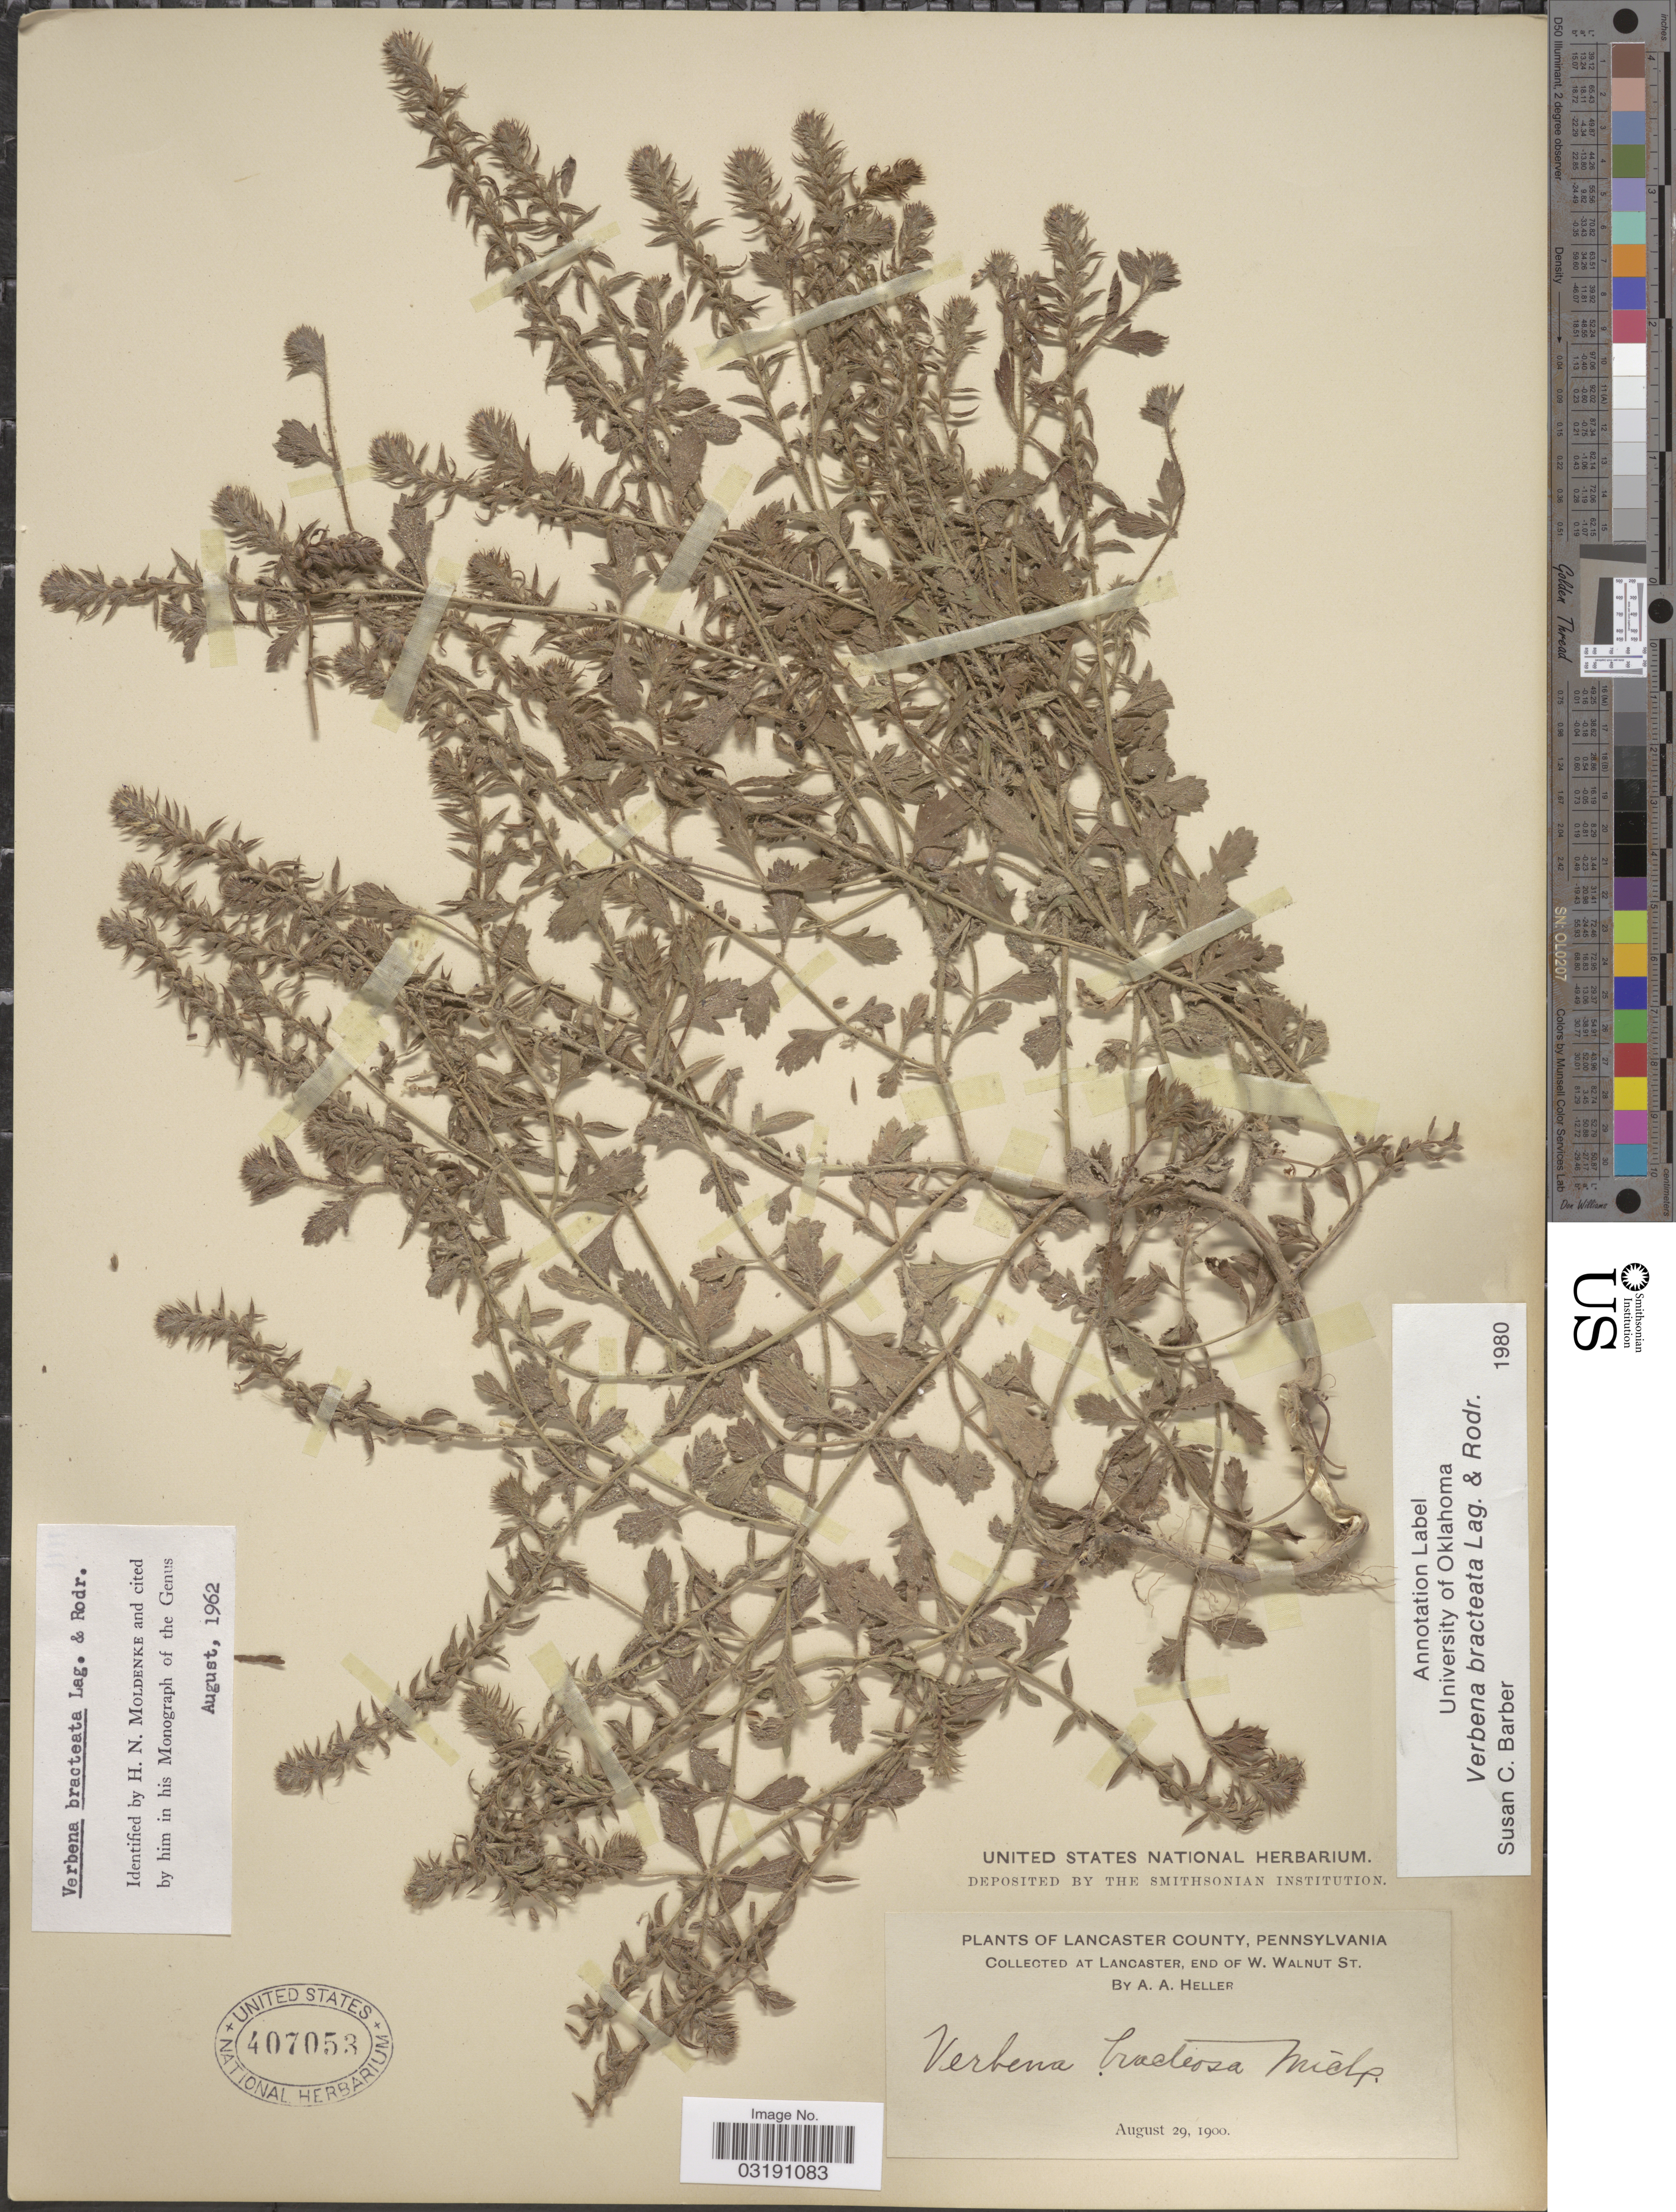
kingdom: Plantae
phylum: Tracheophyta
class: Magnoliopsida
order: Lamiales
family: Verbenaceae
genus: Verbena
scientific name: Verbena bracteata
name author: Cav. ex Lag. & Rodr.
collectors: A. A. Heller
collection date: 1900-08-29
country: United States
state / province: Pennsylvania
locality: Lancaster County. Lancaster, end of W. Walnut St.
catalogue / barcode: US 407053